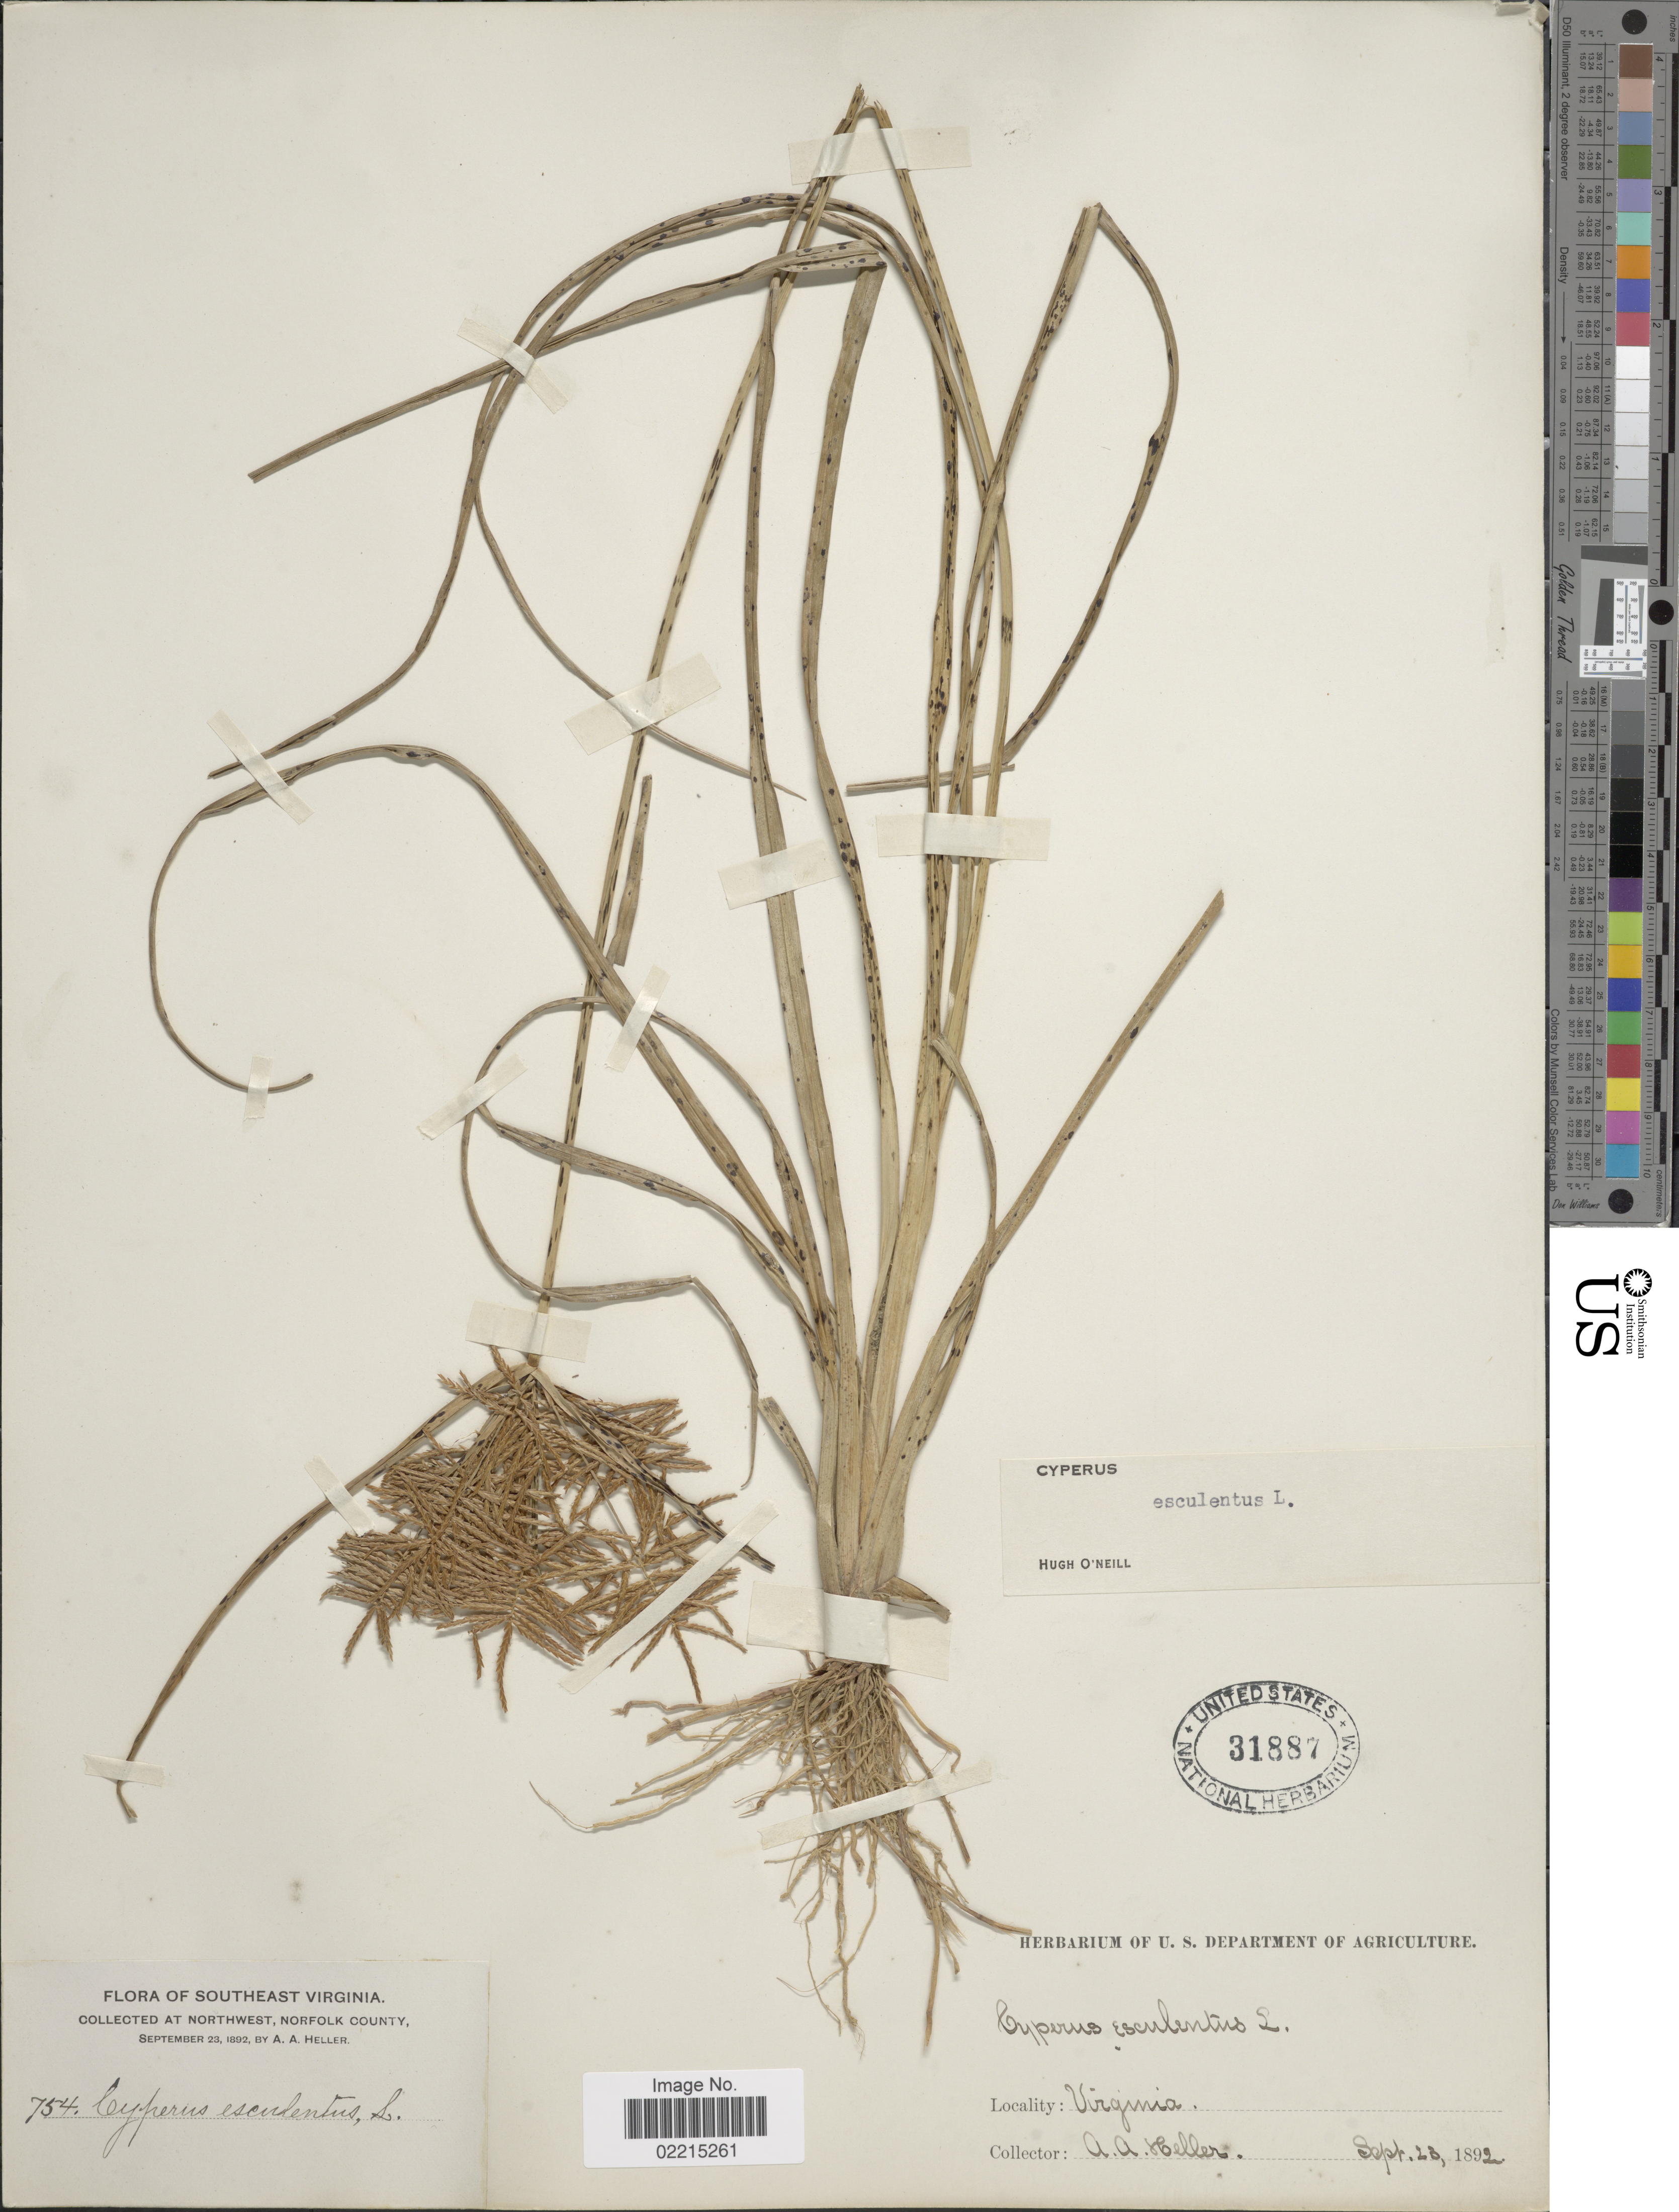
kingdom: Plantae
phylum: Tracheophyta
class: Liliopsida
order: Poales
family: Cyperaceae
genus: Cyperus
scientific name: Cyperus esculentus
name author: L.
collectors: A. A. Heller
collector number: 754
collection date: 1892-09-23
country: United States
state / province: Virginia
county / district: City of Norfolk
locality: Southeast Virginia, Northwest, Norfolk County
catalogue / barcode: US 31887